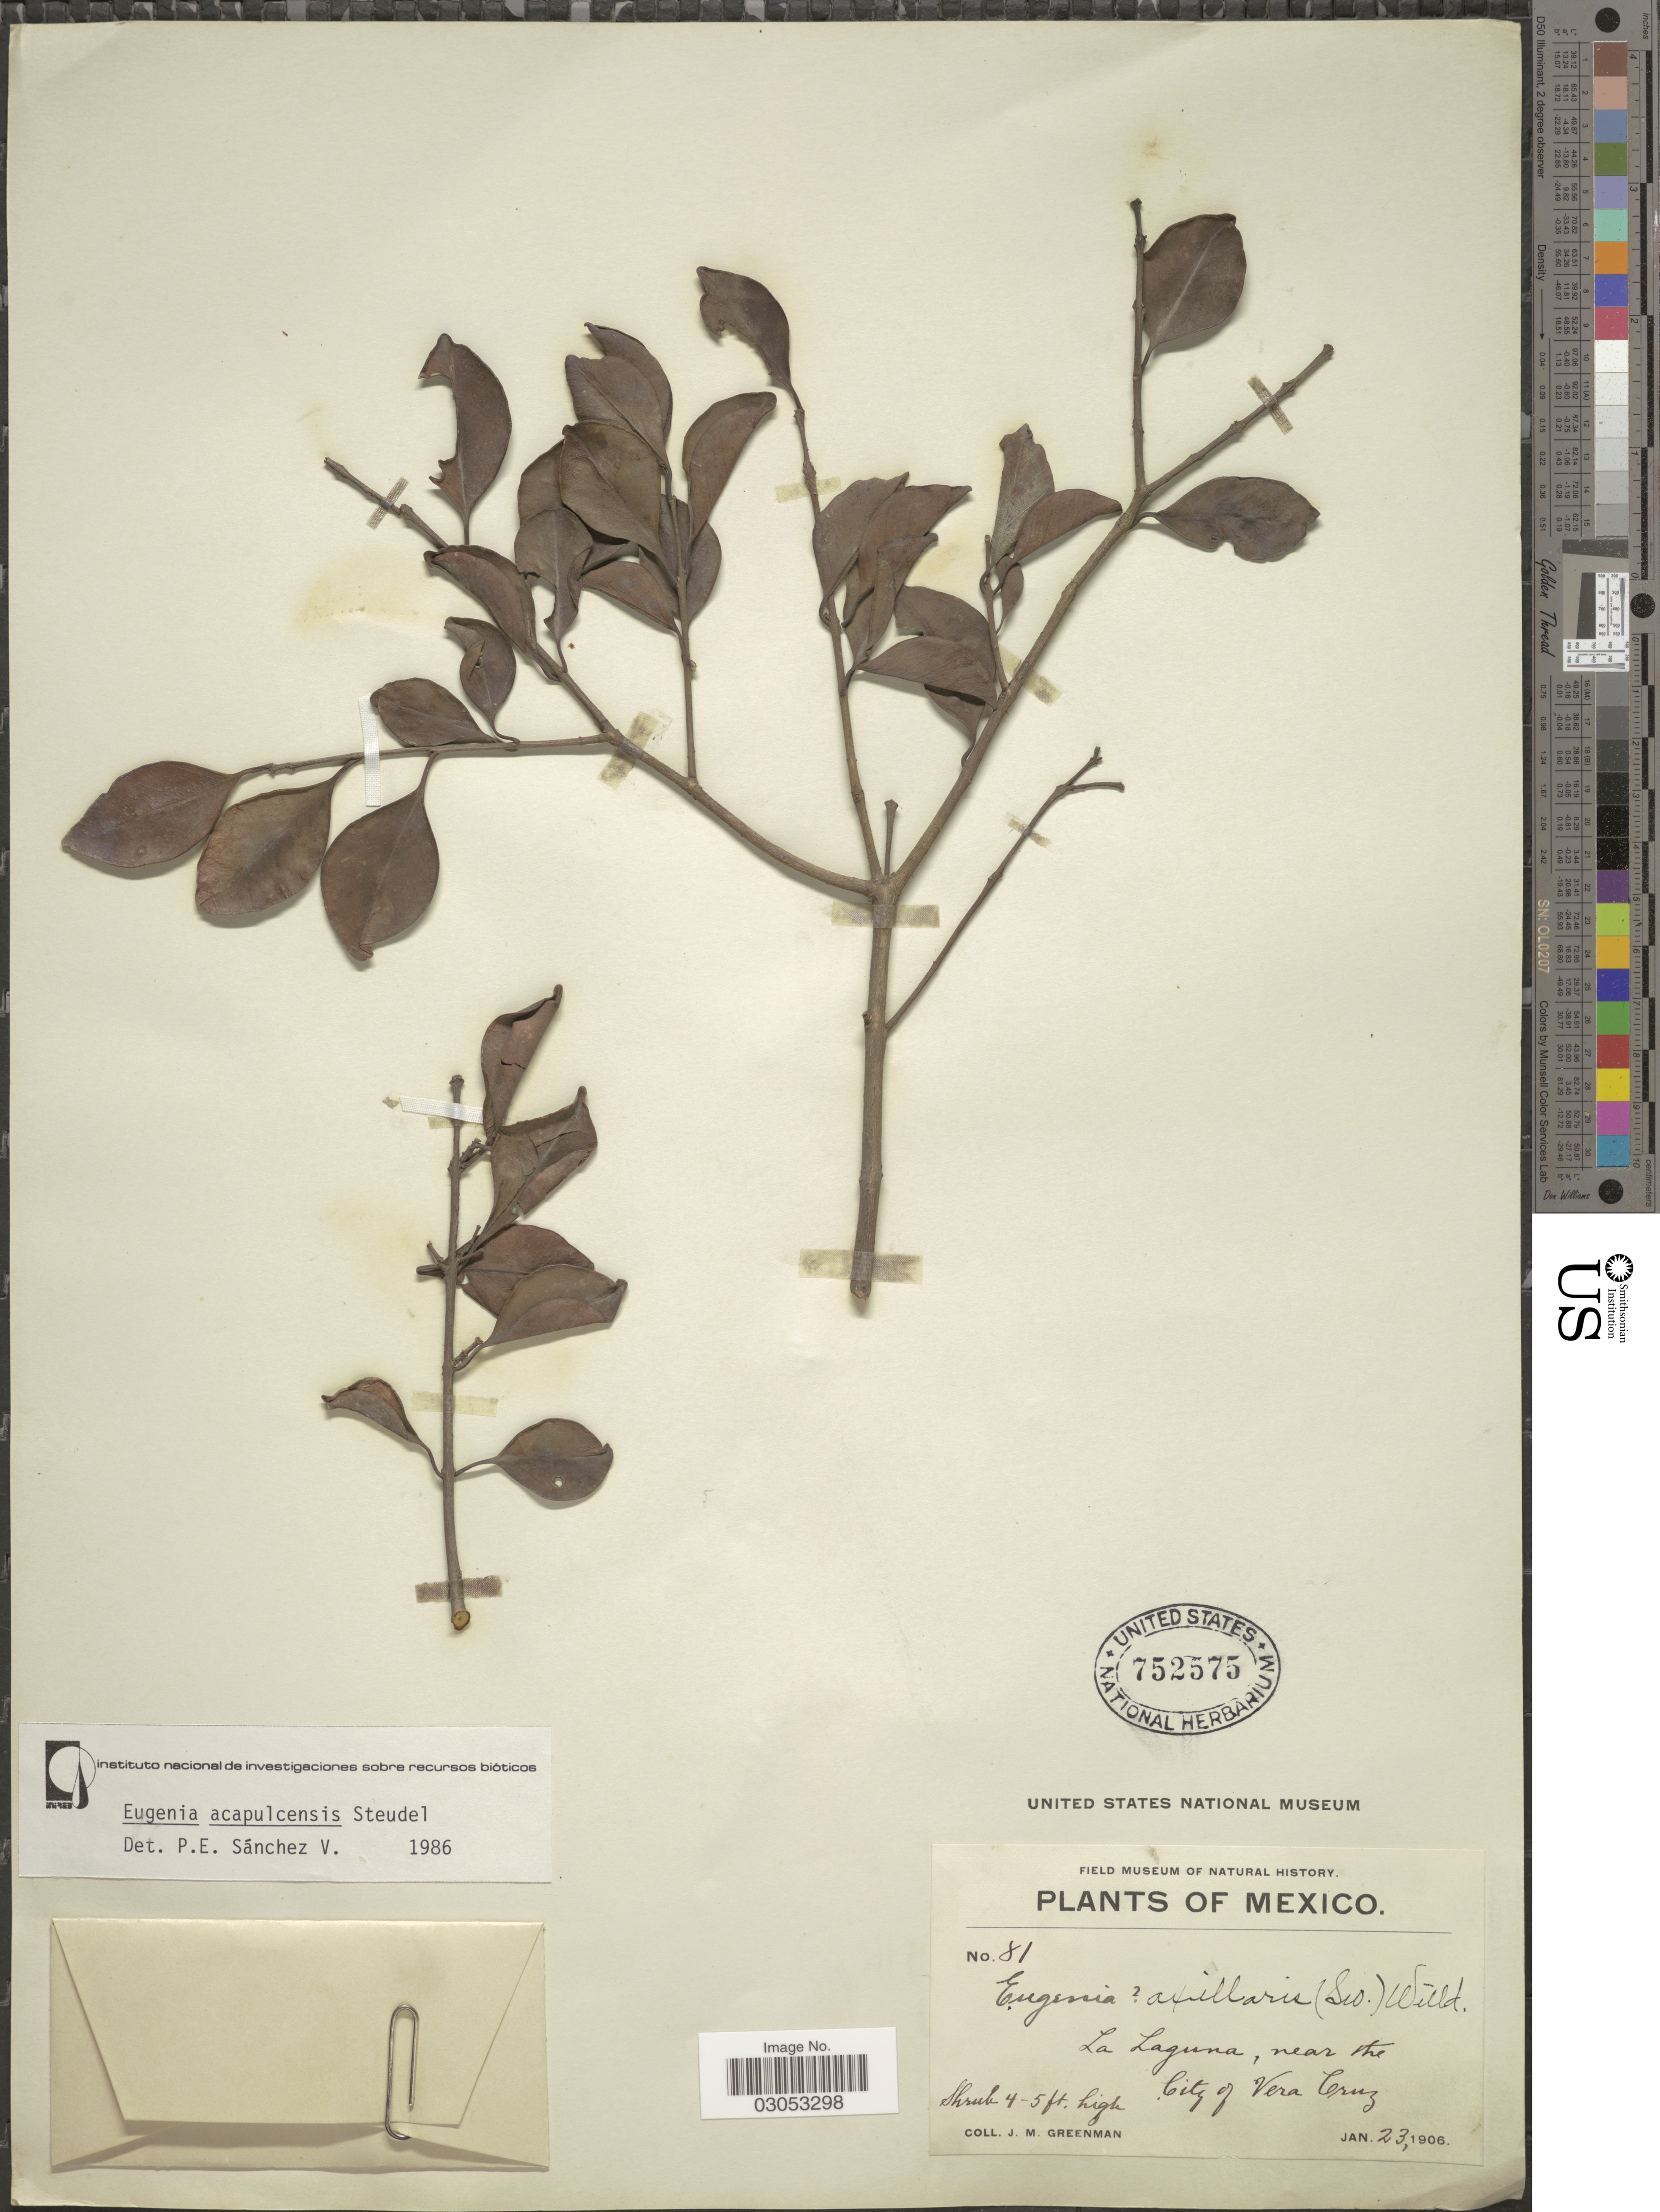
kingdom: Plantae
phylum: Tracheophyta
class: Magnoliopsida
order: Myrtales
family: Myrtaceae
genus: Eugenia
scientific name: Eugenia acapulcensis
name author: Steud.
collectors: J. M. Greenman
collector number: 81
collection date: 1906-01-23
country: Mexico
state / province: Veracruz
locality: La Laguna, near the City of Vera Cruz.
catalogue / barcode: US 752575